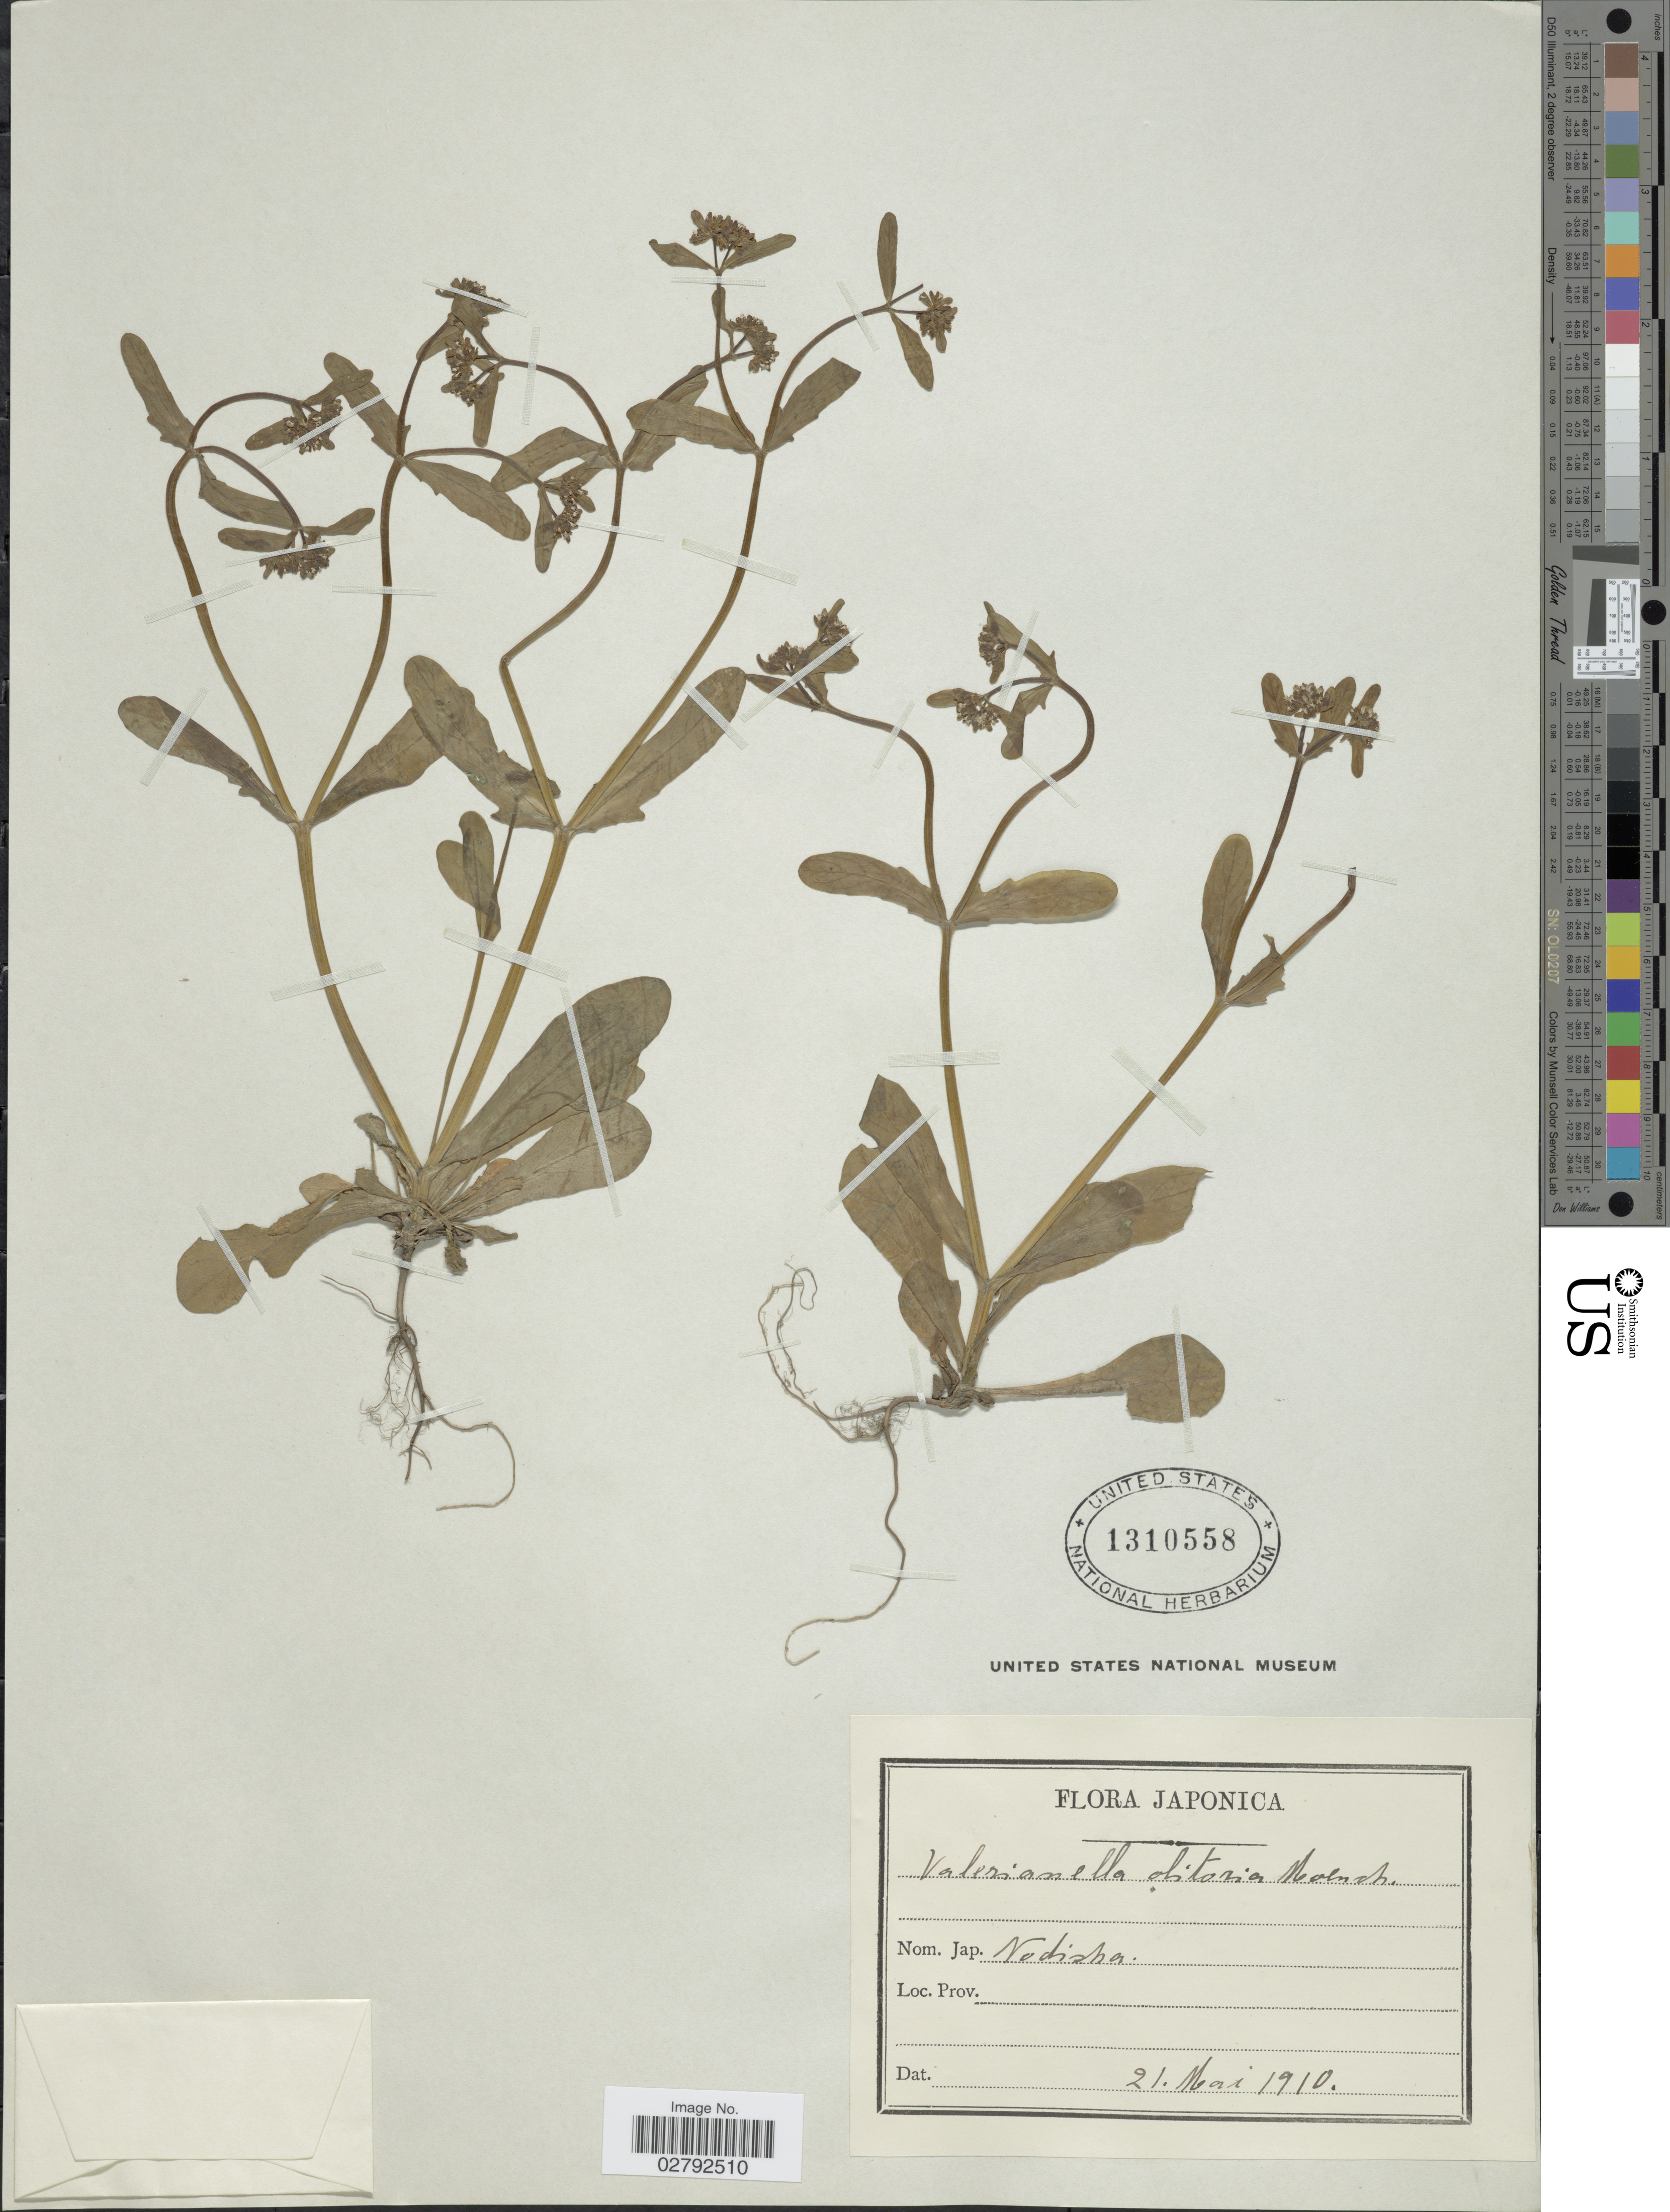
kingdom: Plantae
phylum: Tracheophyta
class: Magnoliopsida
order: Dipsacales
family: Caprifoliaceae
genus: Valerianella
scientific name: Valerianella olitoria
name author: (L.) Pollich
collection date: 1910-05-21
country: Japan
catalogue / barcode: US 1310558